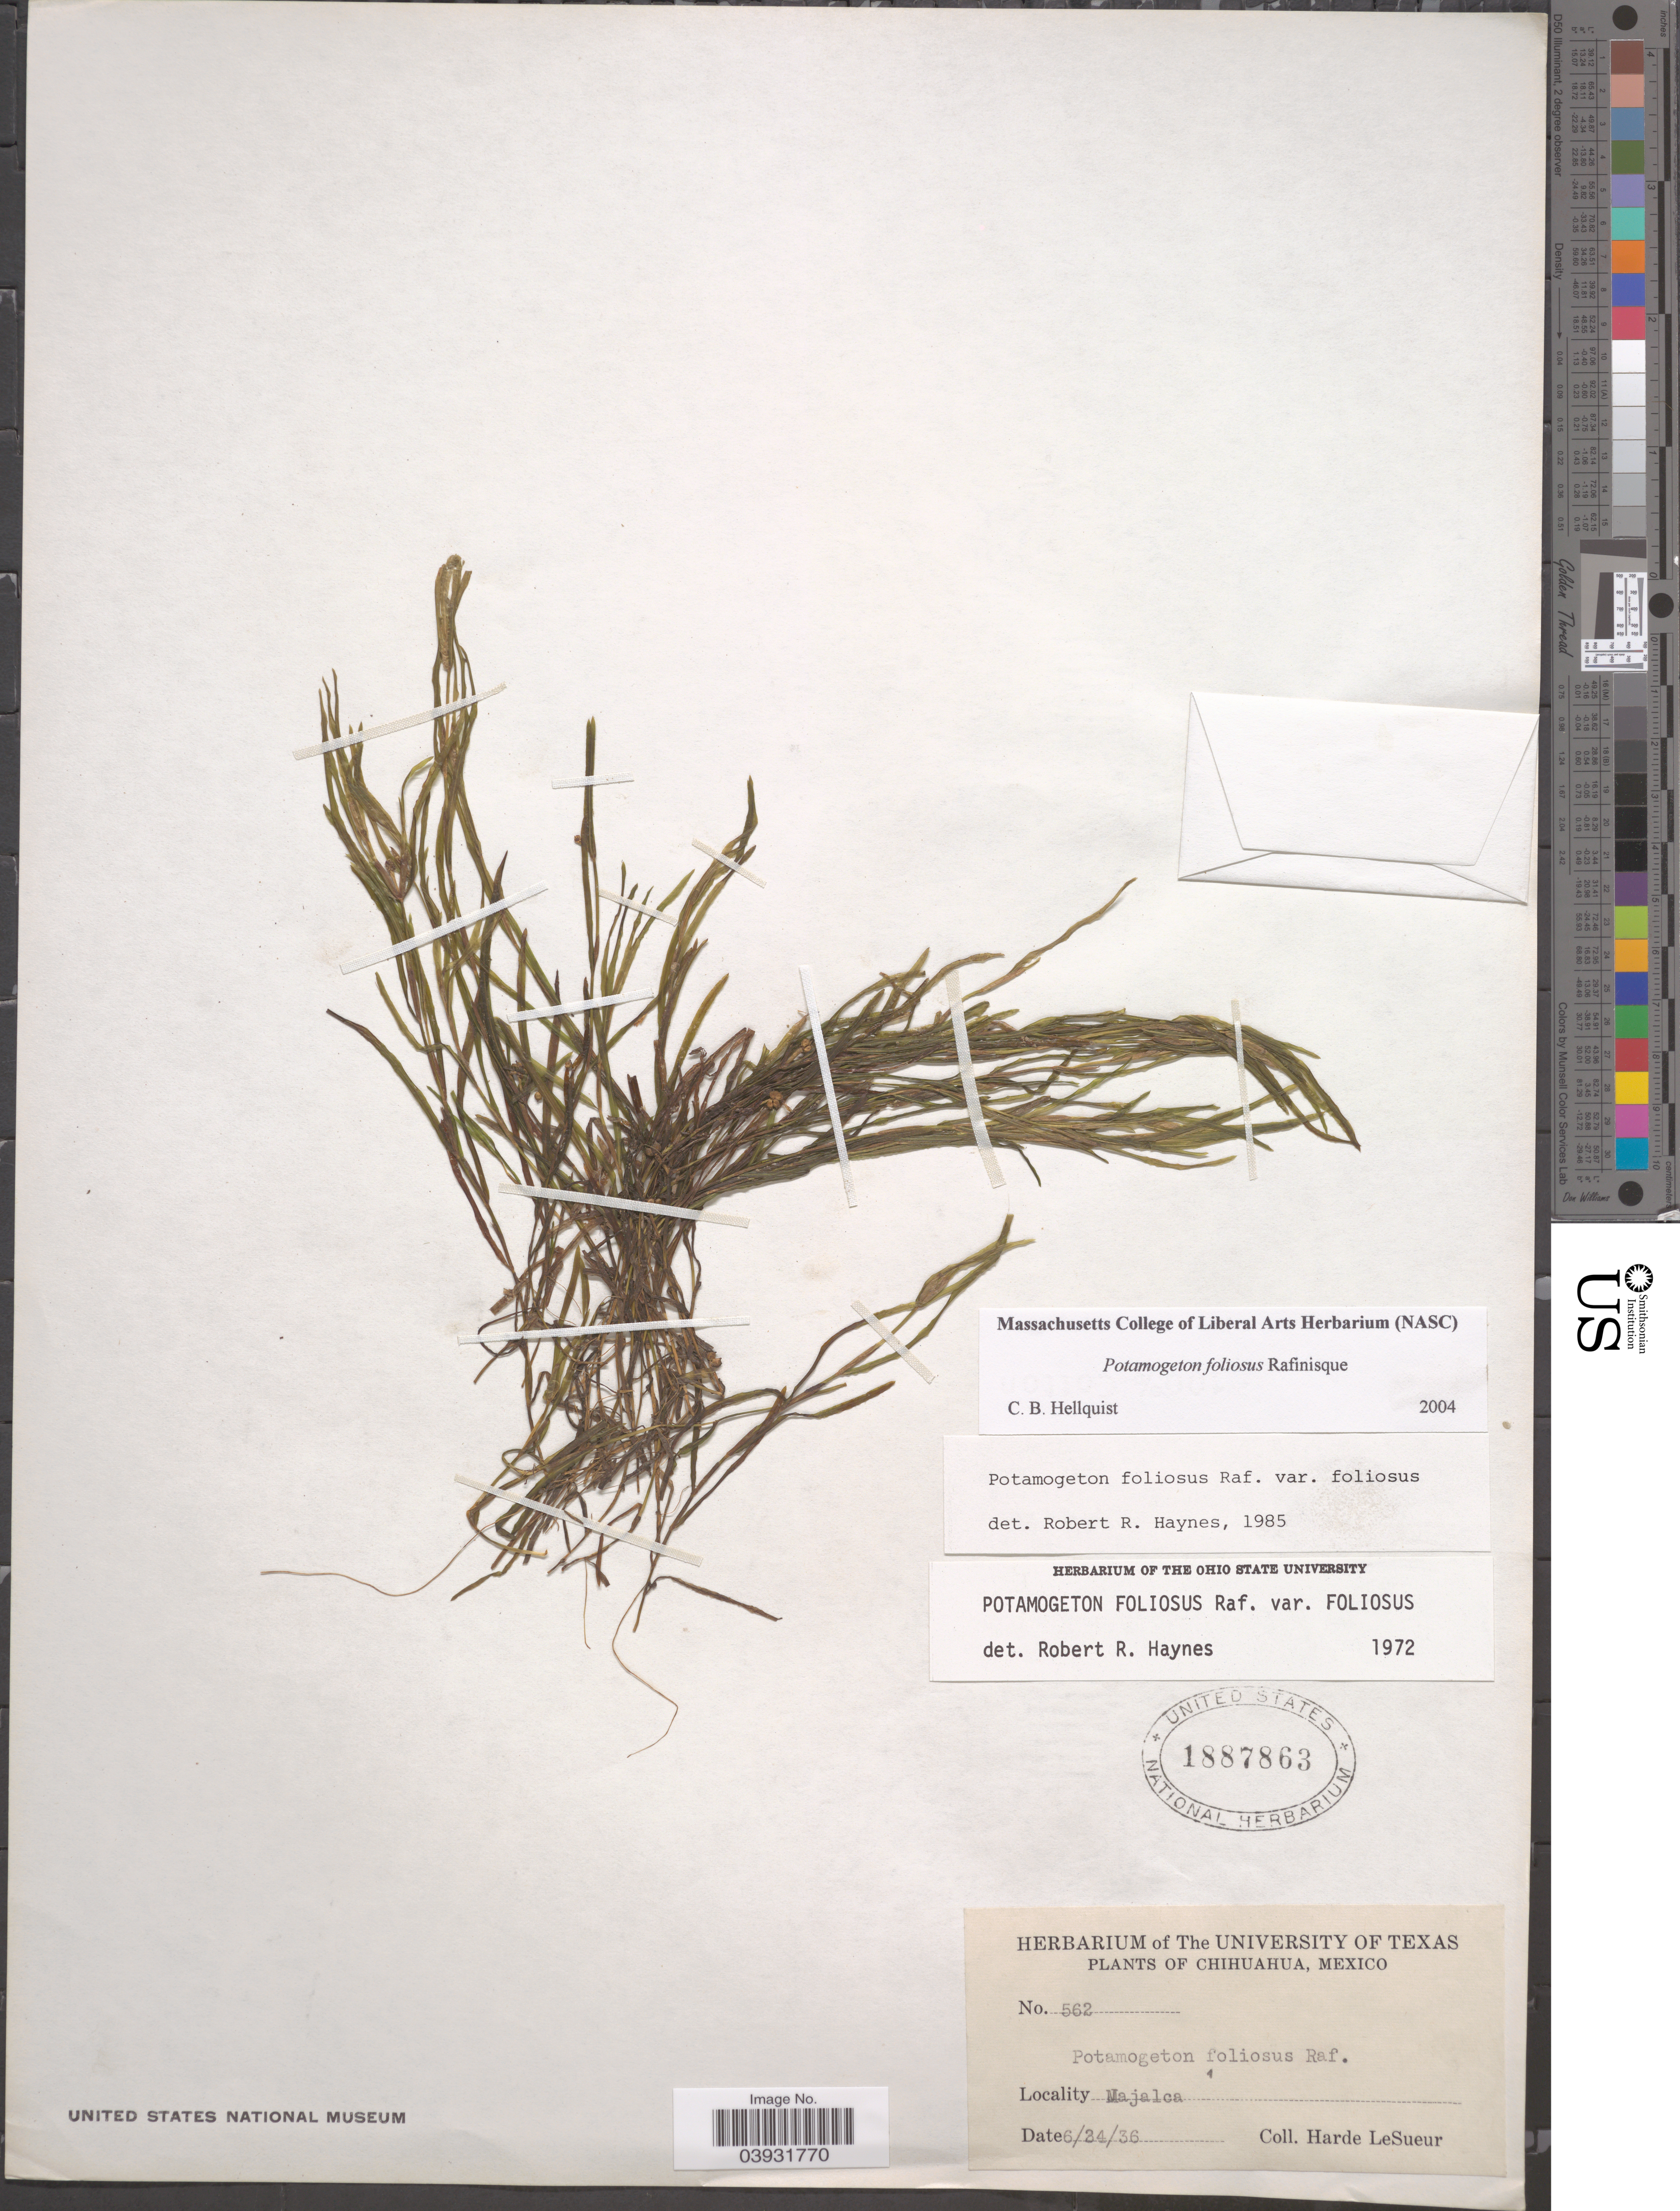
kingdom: Plantae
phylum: Tracheophyta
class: Liliopsida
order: Alismatales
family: Potamogetonaceae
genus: Potamogeton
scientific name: Potamogeton foliosus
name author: Raf.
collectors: H. LeSueur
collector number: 562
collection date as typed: Transcribed d/m/y: 24/6/36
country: Mexico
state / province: Chihuahua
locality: Majalca.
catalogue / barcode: US 1887863